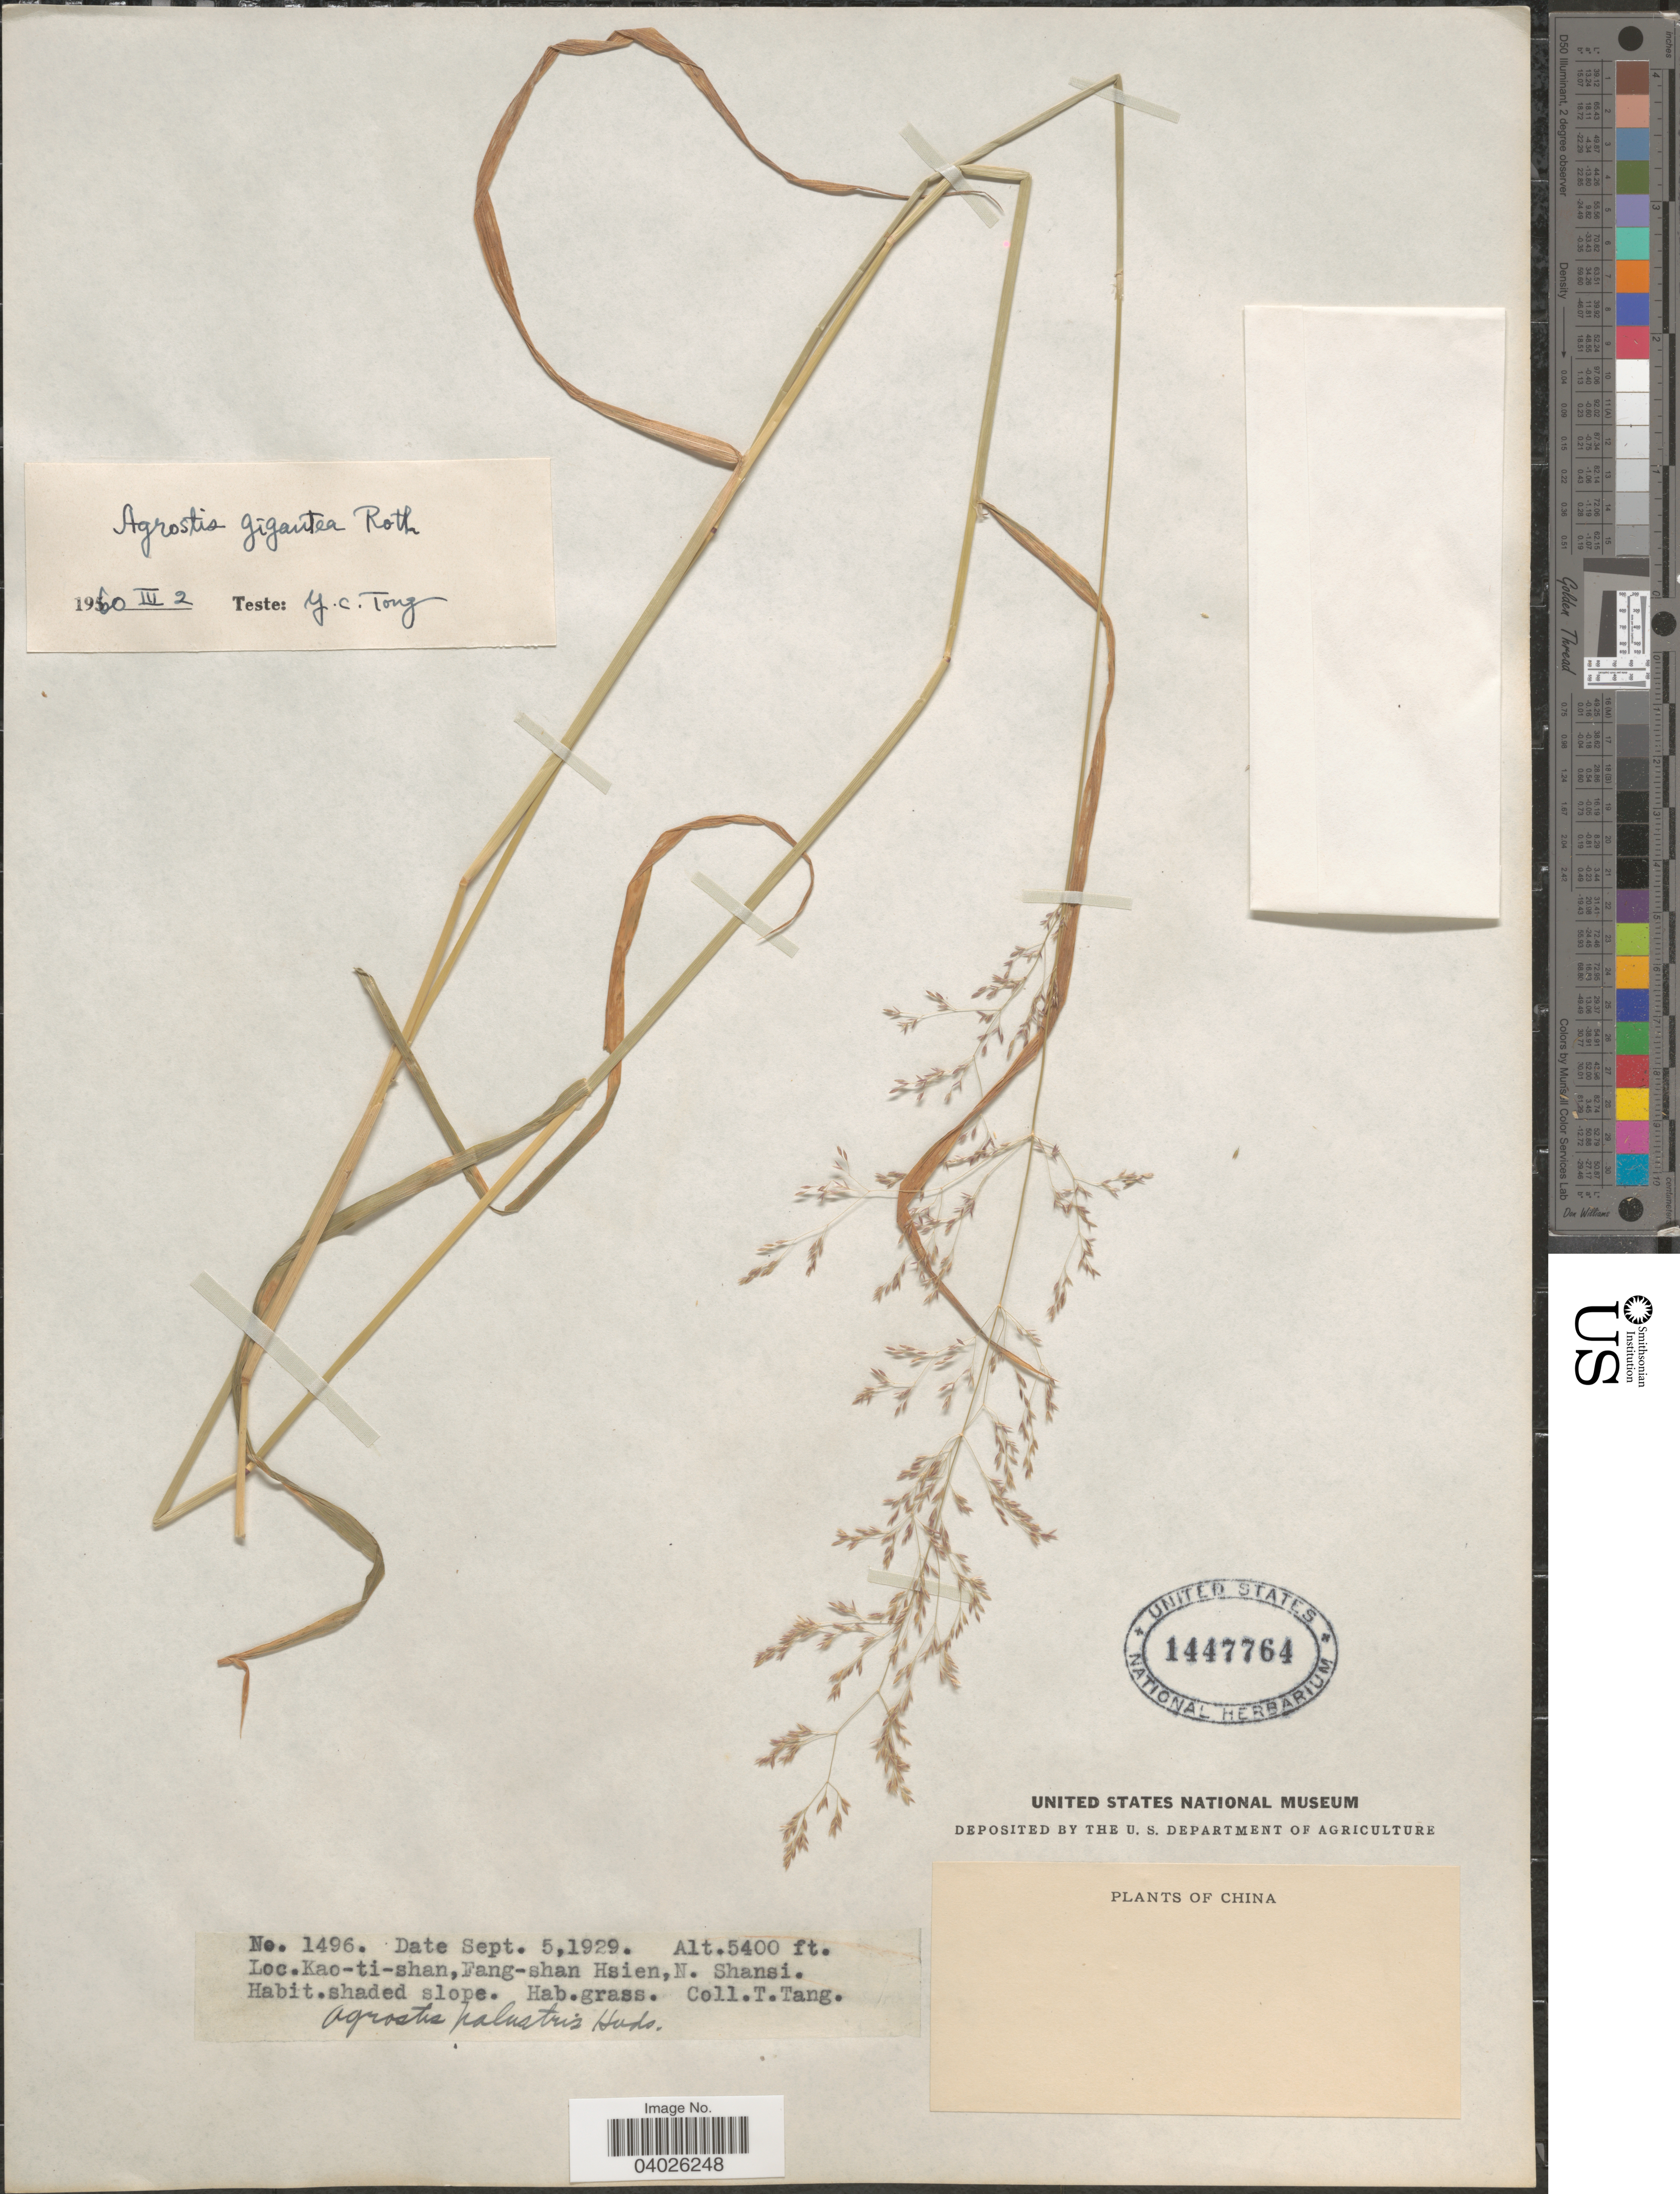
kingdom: Plantae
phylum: Tracheophyta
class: Liliopsida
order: Poales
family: Poaceae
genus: Agrostis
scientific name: Agrostis gigantea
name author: Roth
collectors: T. Tang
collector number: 1496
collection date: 1929-09-05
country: China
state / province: Shanxi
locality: Kao-ti-shan, Fang-shan Hsien, N. Shansi.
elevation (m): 1646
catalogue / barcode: US 1447764